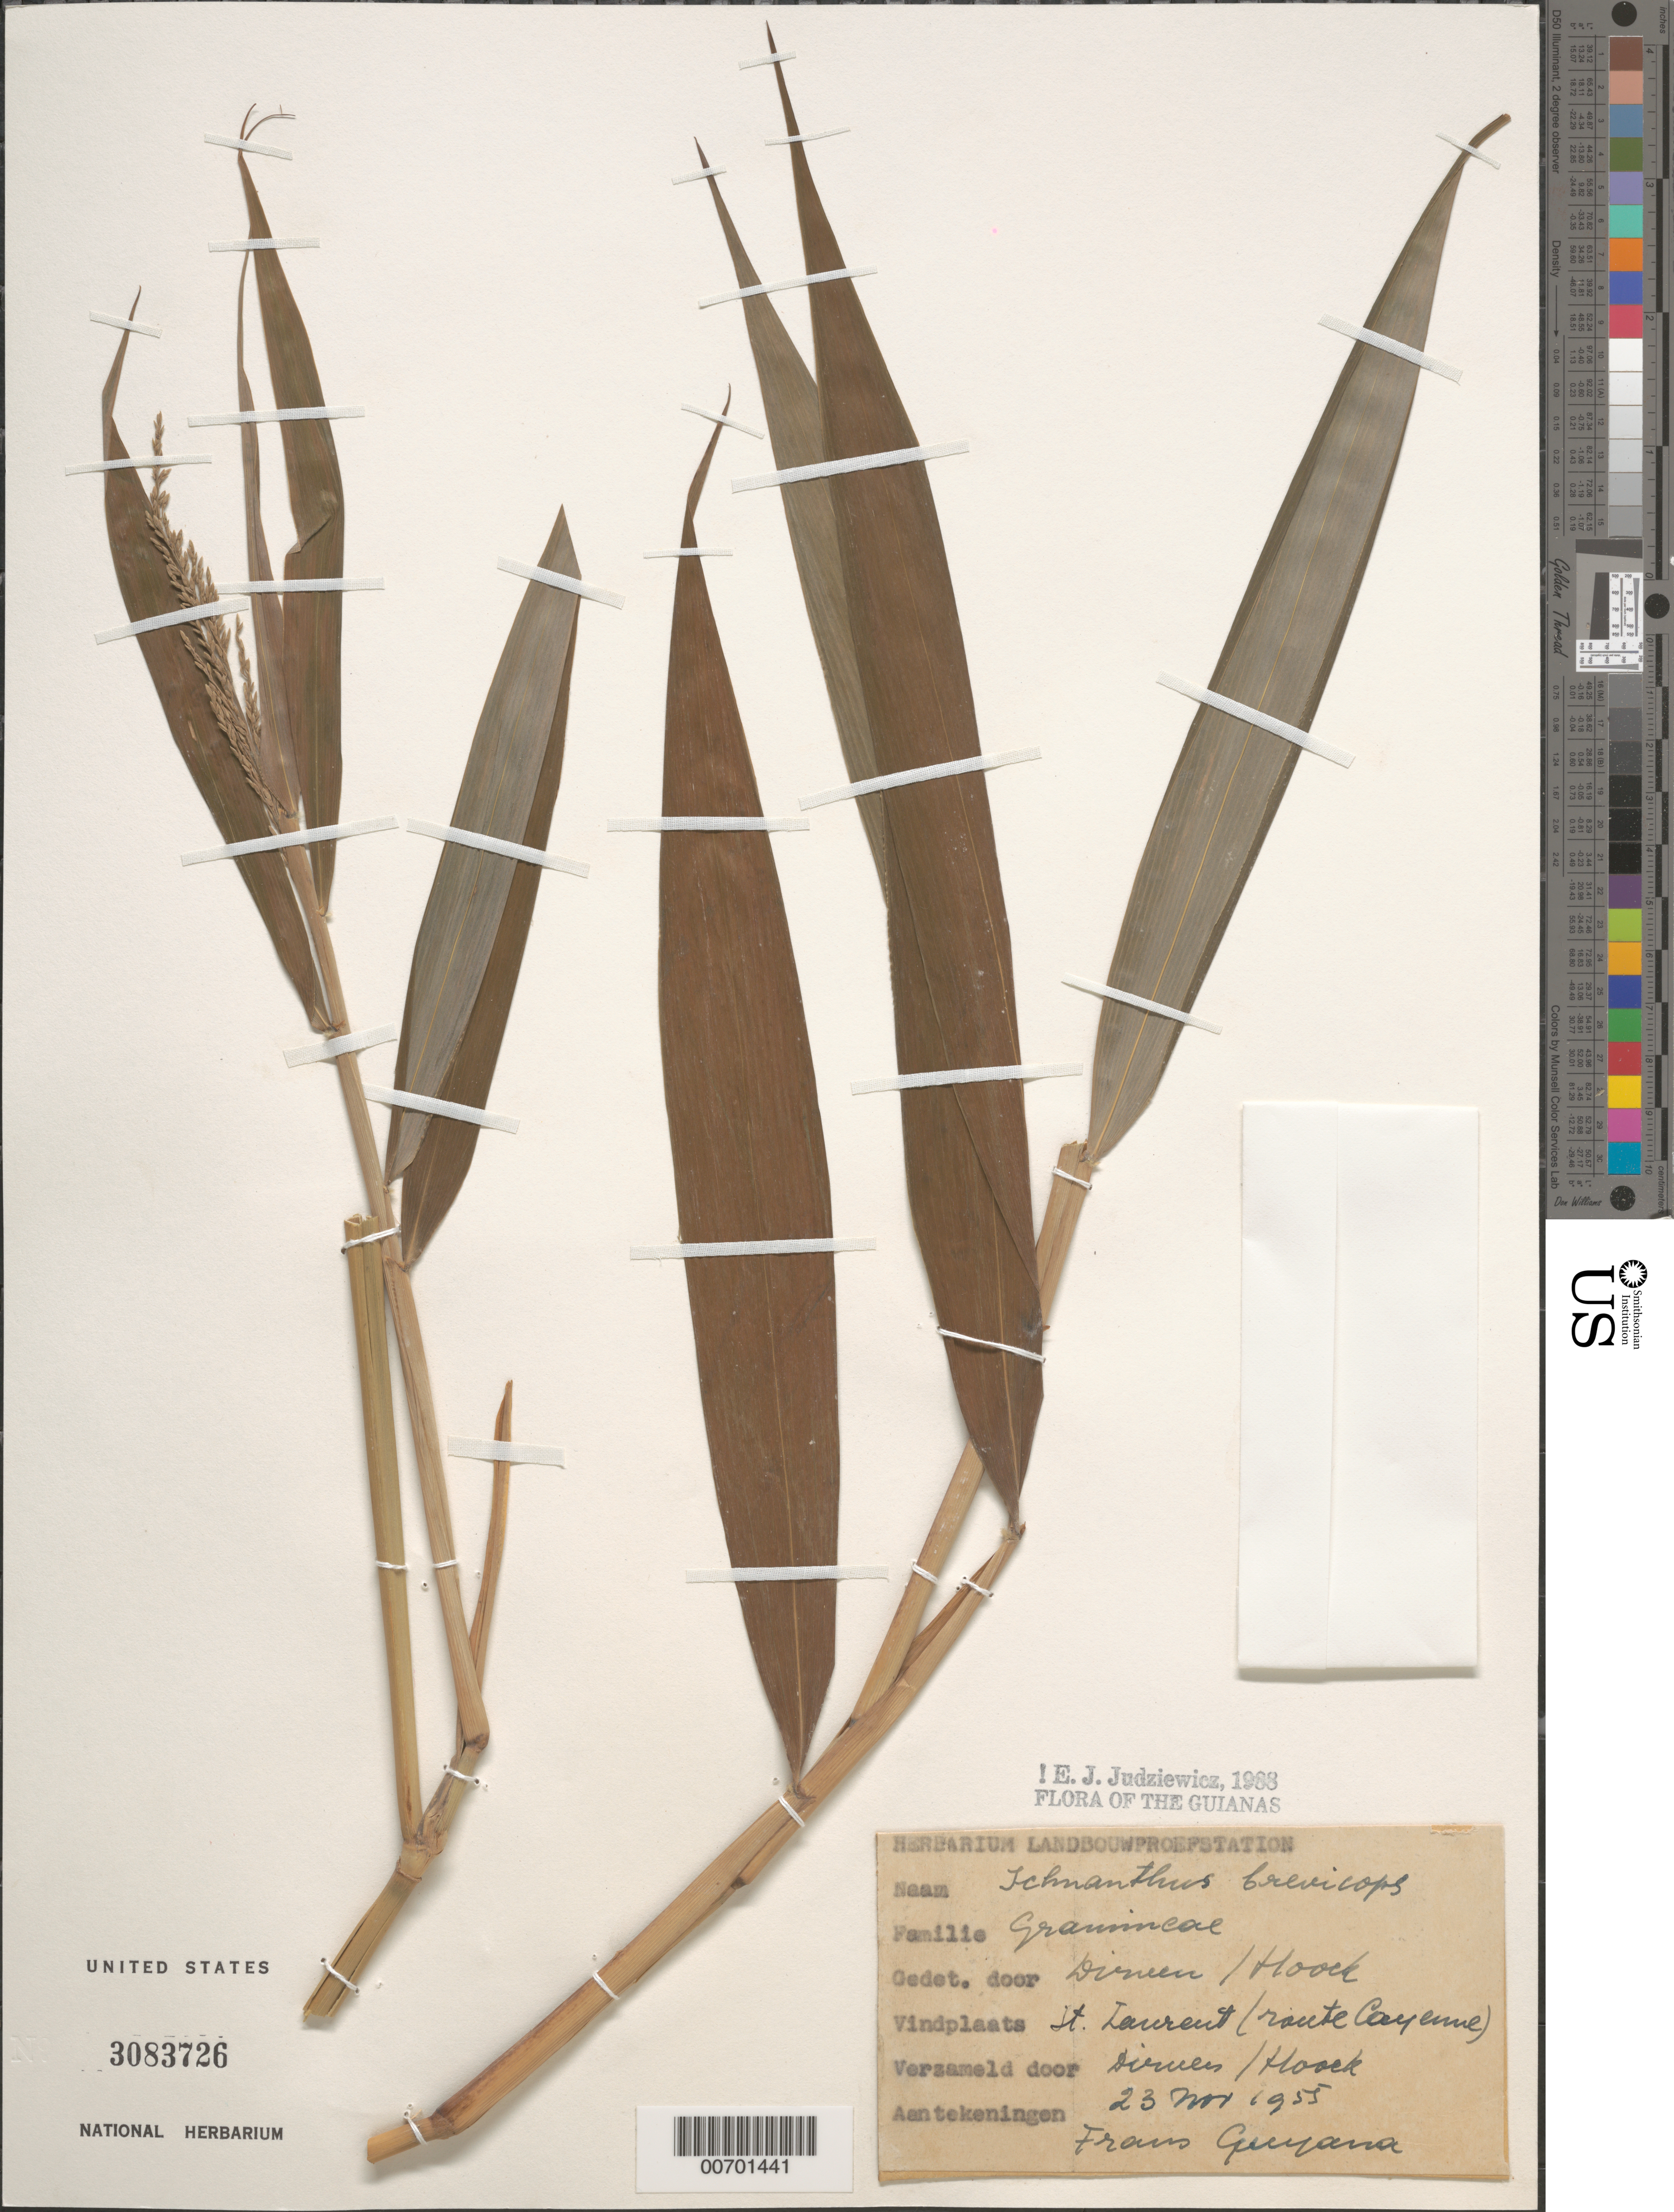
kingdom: Plantae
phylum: Tracheophyta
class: Liliopsida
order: Poales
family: Poaceae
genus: Ichnanthus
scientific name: Ichnanthus breviscrobs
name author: Döll in Mart.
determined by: Judziewicz, E. J.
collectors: J. Dirven & J. Hoock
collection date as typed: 23-Nov-55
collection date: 1955-11-23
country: French Guiana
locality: St. Laurent (route Cayenne)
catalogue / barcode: US 3083726